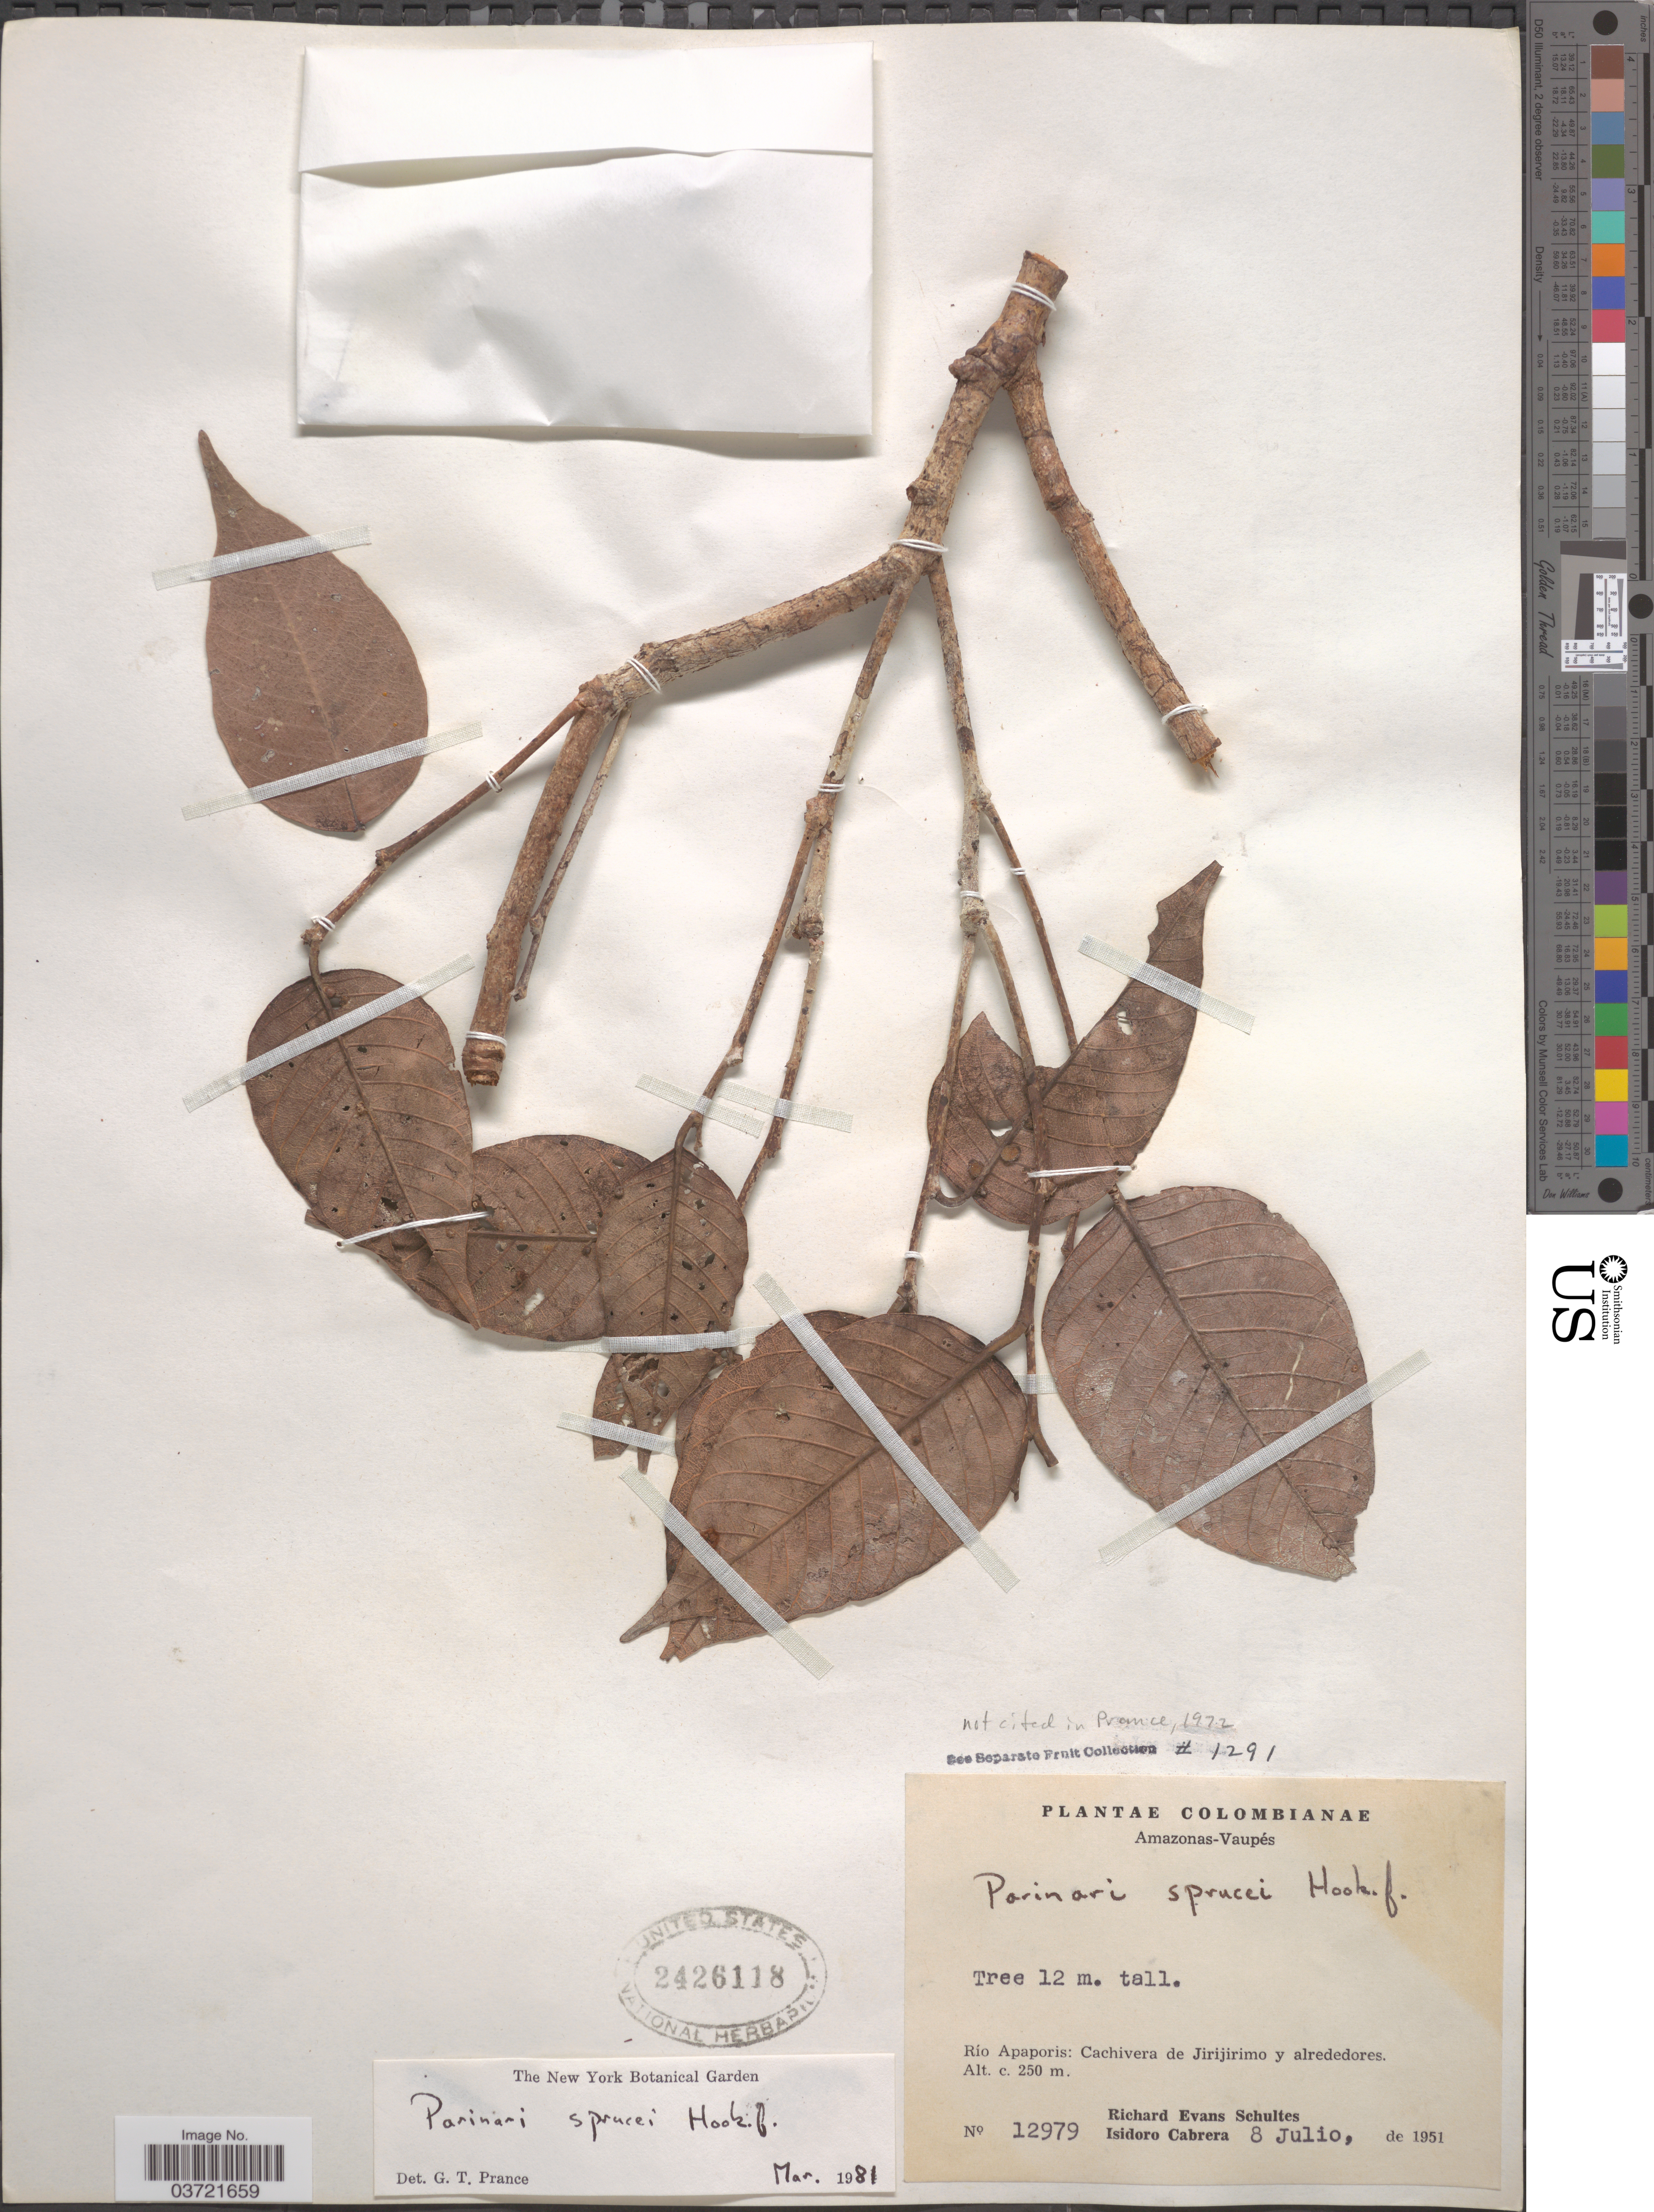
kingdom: Plantae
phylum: Tracheophyta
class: Magnoliopsida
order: Malpighiales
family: Chrysobalanaceae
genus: Parinari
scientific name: Parinari sprucei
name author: Hook. f.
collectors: R. E. Schultes & I. Cabrera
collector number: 12979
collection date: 1951-07-08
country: Colombia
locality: Amazonas-Vaupés. Río Apaporis: Cachivera de Jirijirimo y alrededores.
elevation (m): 250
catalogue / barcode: US 2426118